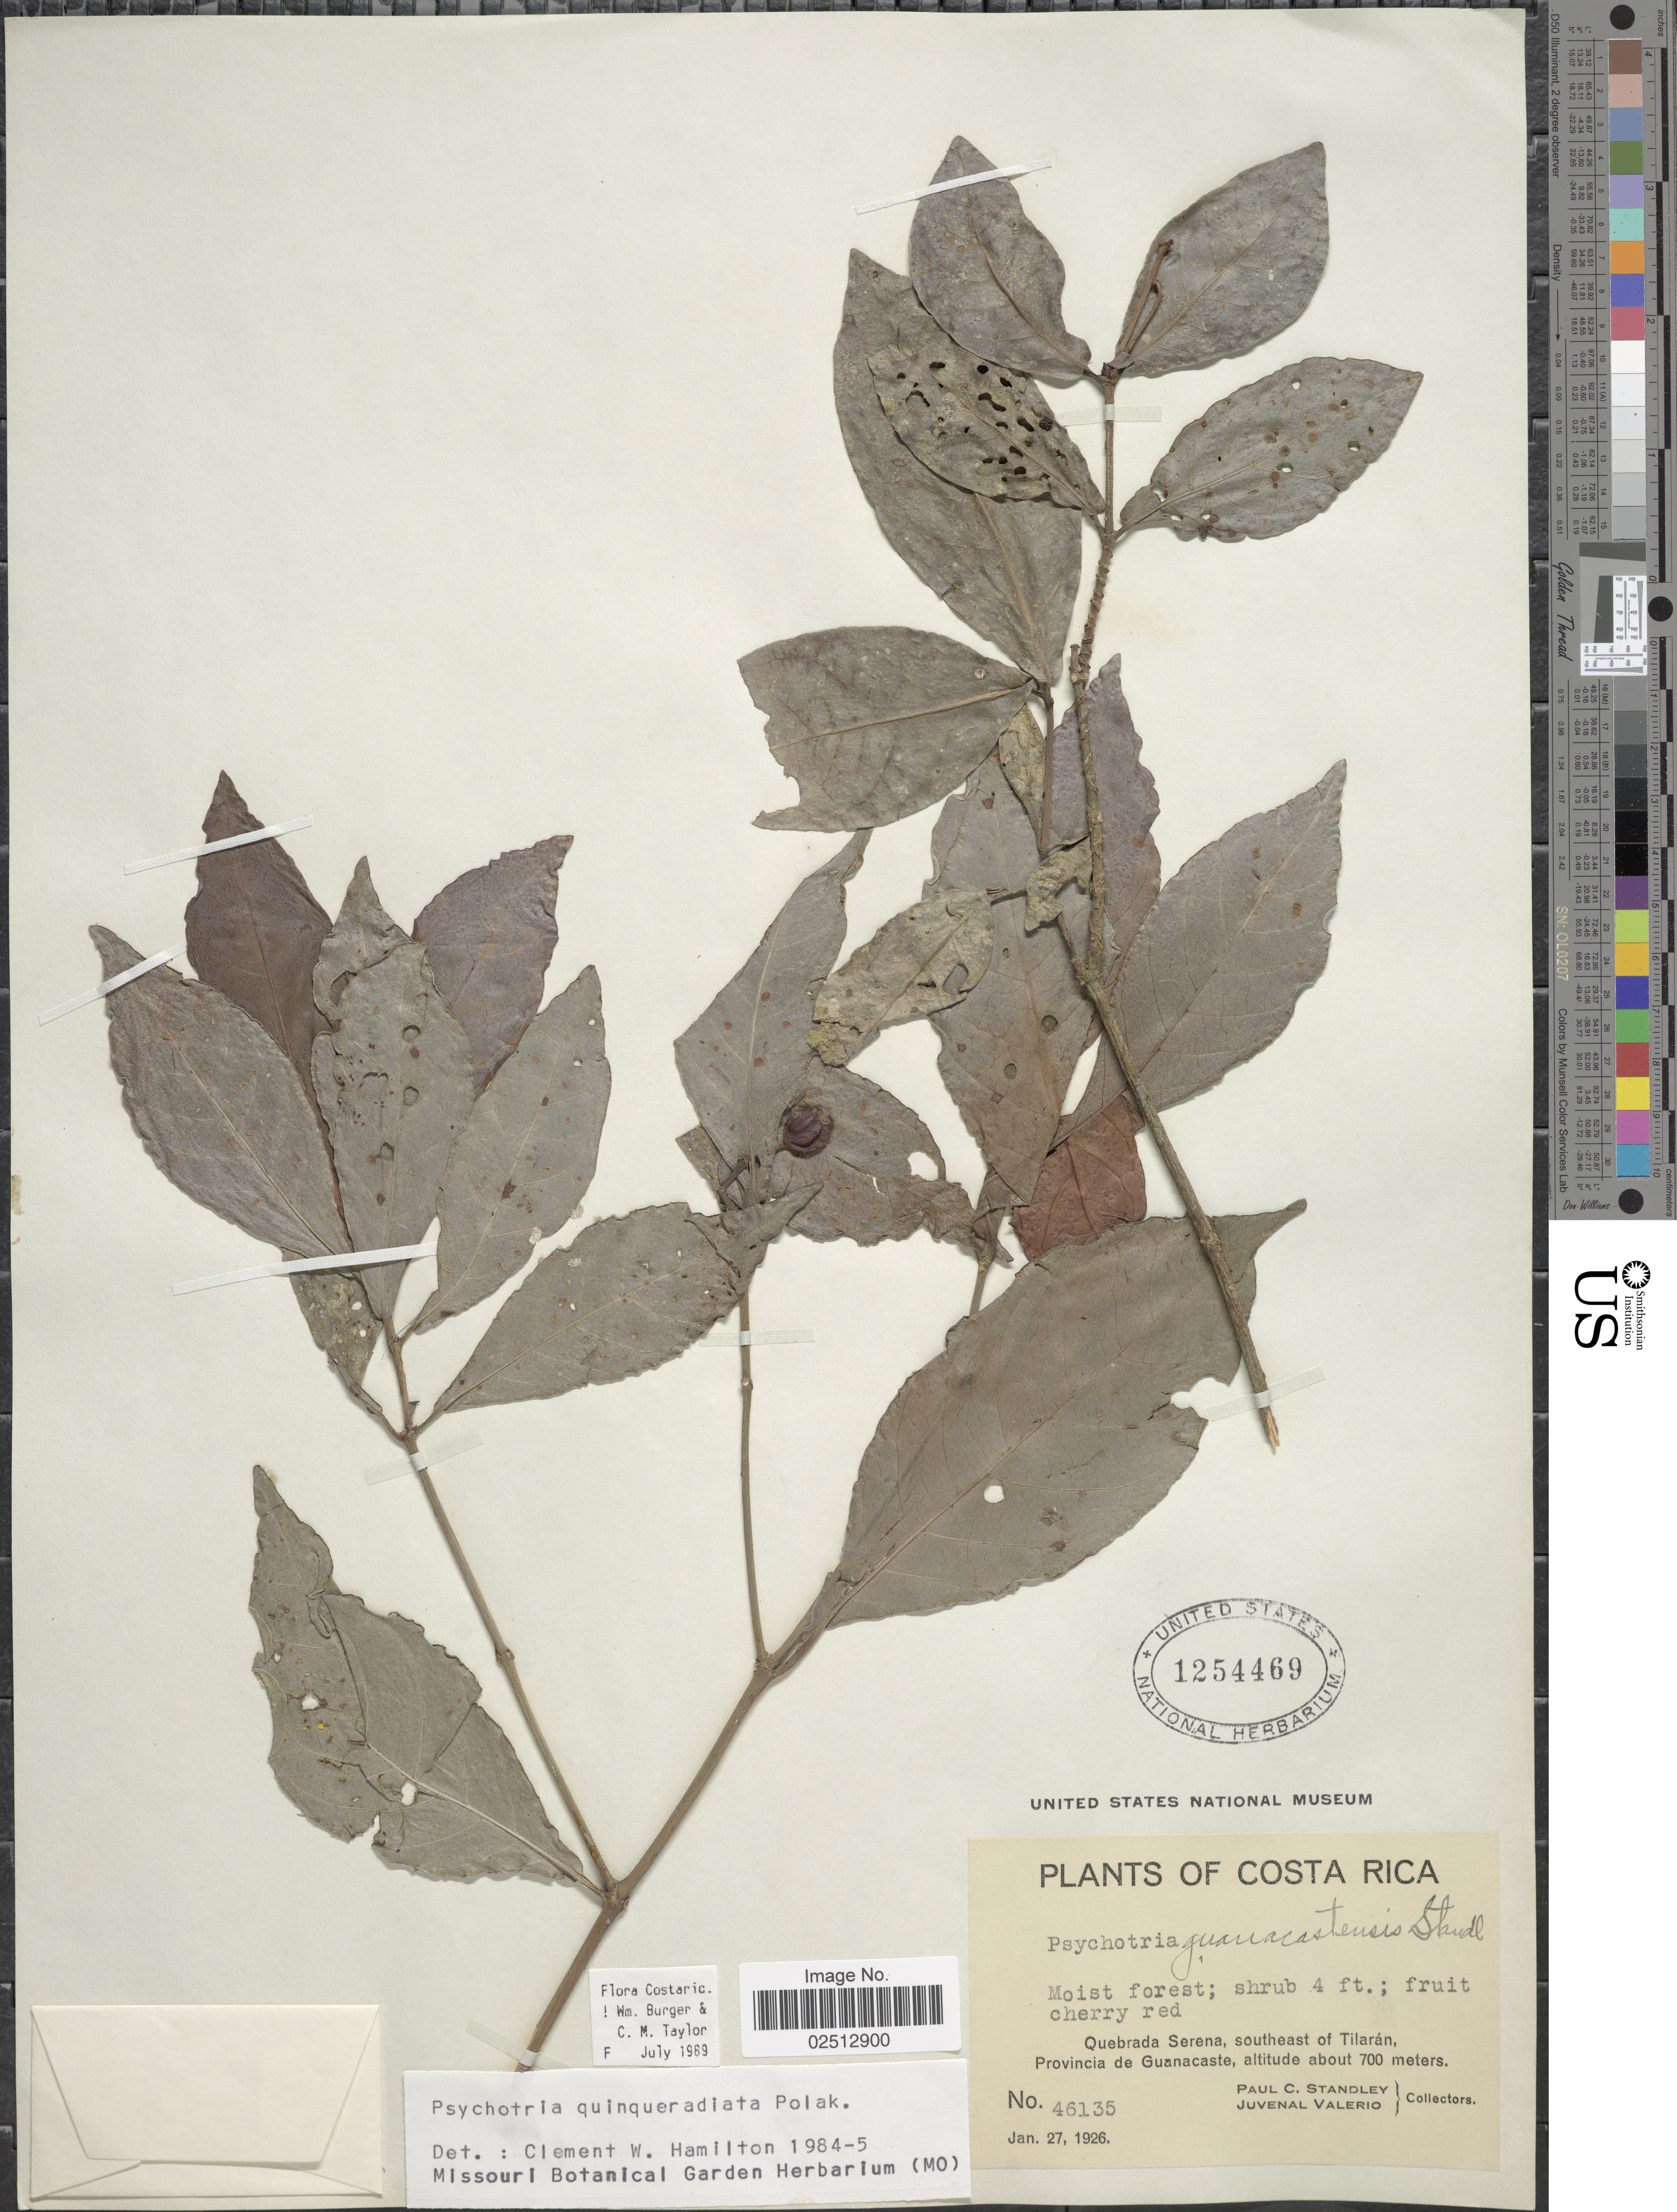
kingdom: Plantae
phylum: Tracheophyta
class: Magnoliopsida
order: Gentianales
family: Rubiaceae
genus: Psychotria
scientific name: Psychotria quinqueradiata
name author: Pol.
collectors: P. C. Standley & J. Valerio R.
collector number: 46135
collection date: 1926-01-27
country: Costa Rica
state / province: Guanacaste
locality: Quebrada Serena, southeast of Tilaran, Provincia de Guanacaste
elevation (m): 700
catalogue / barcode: US 1254469